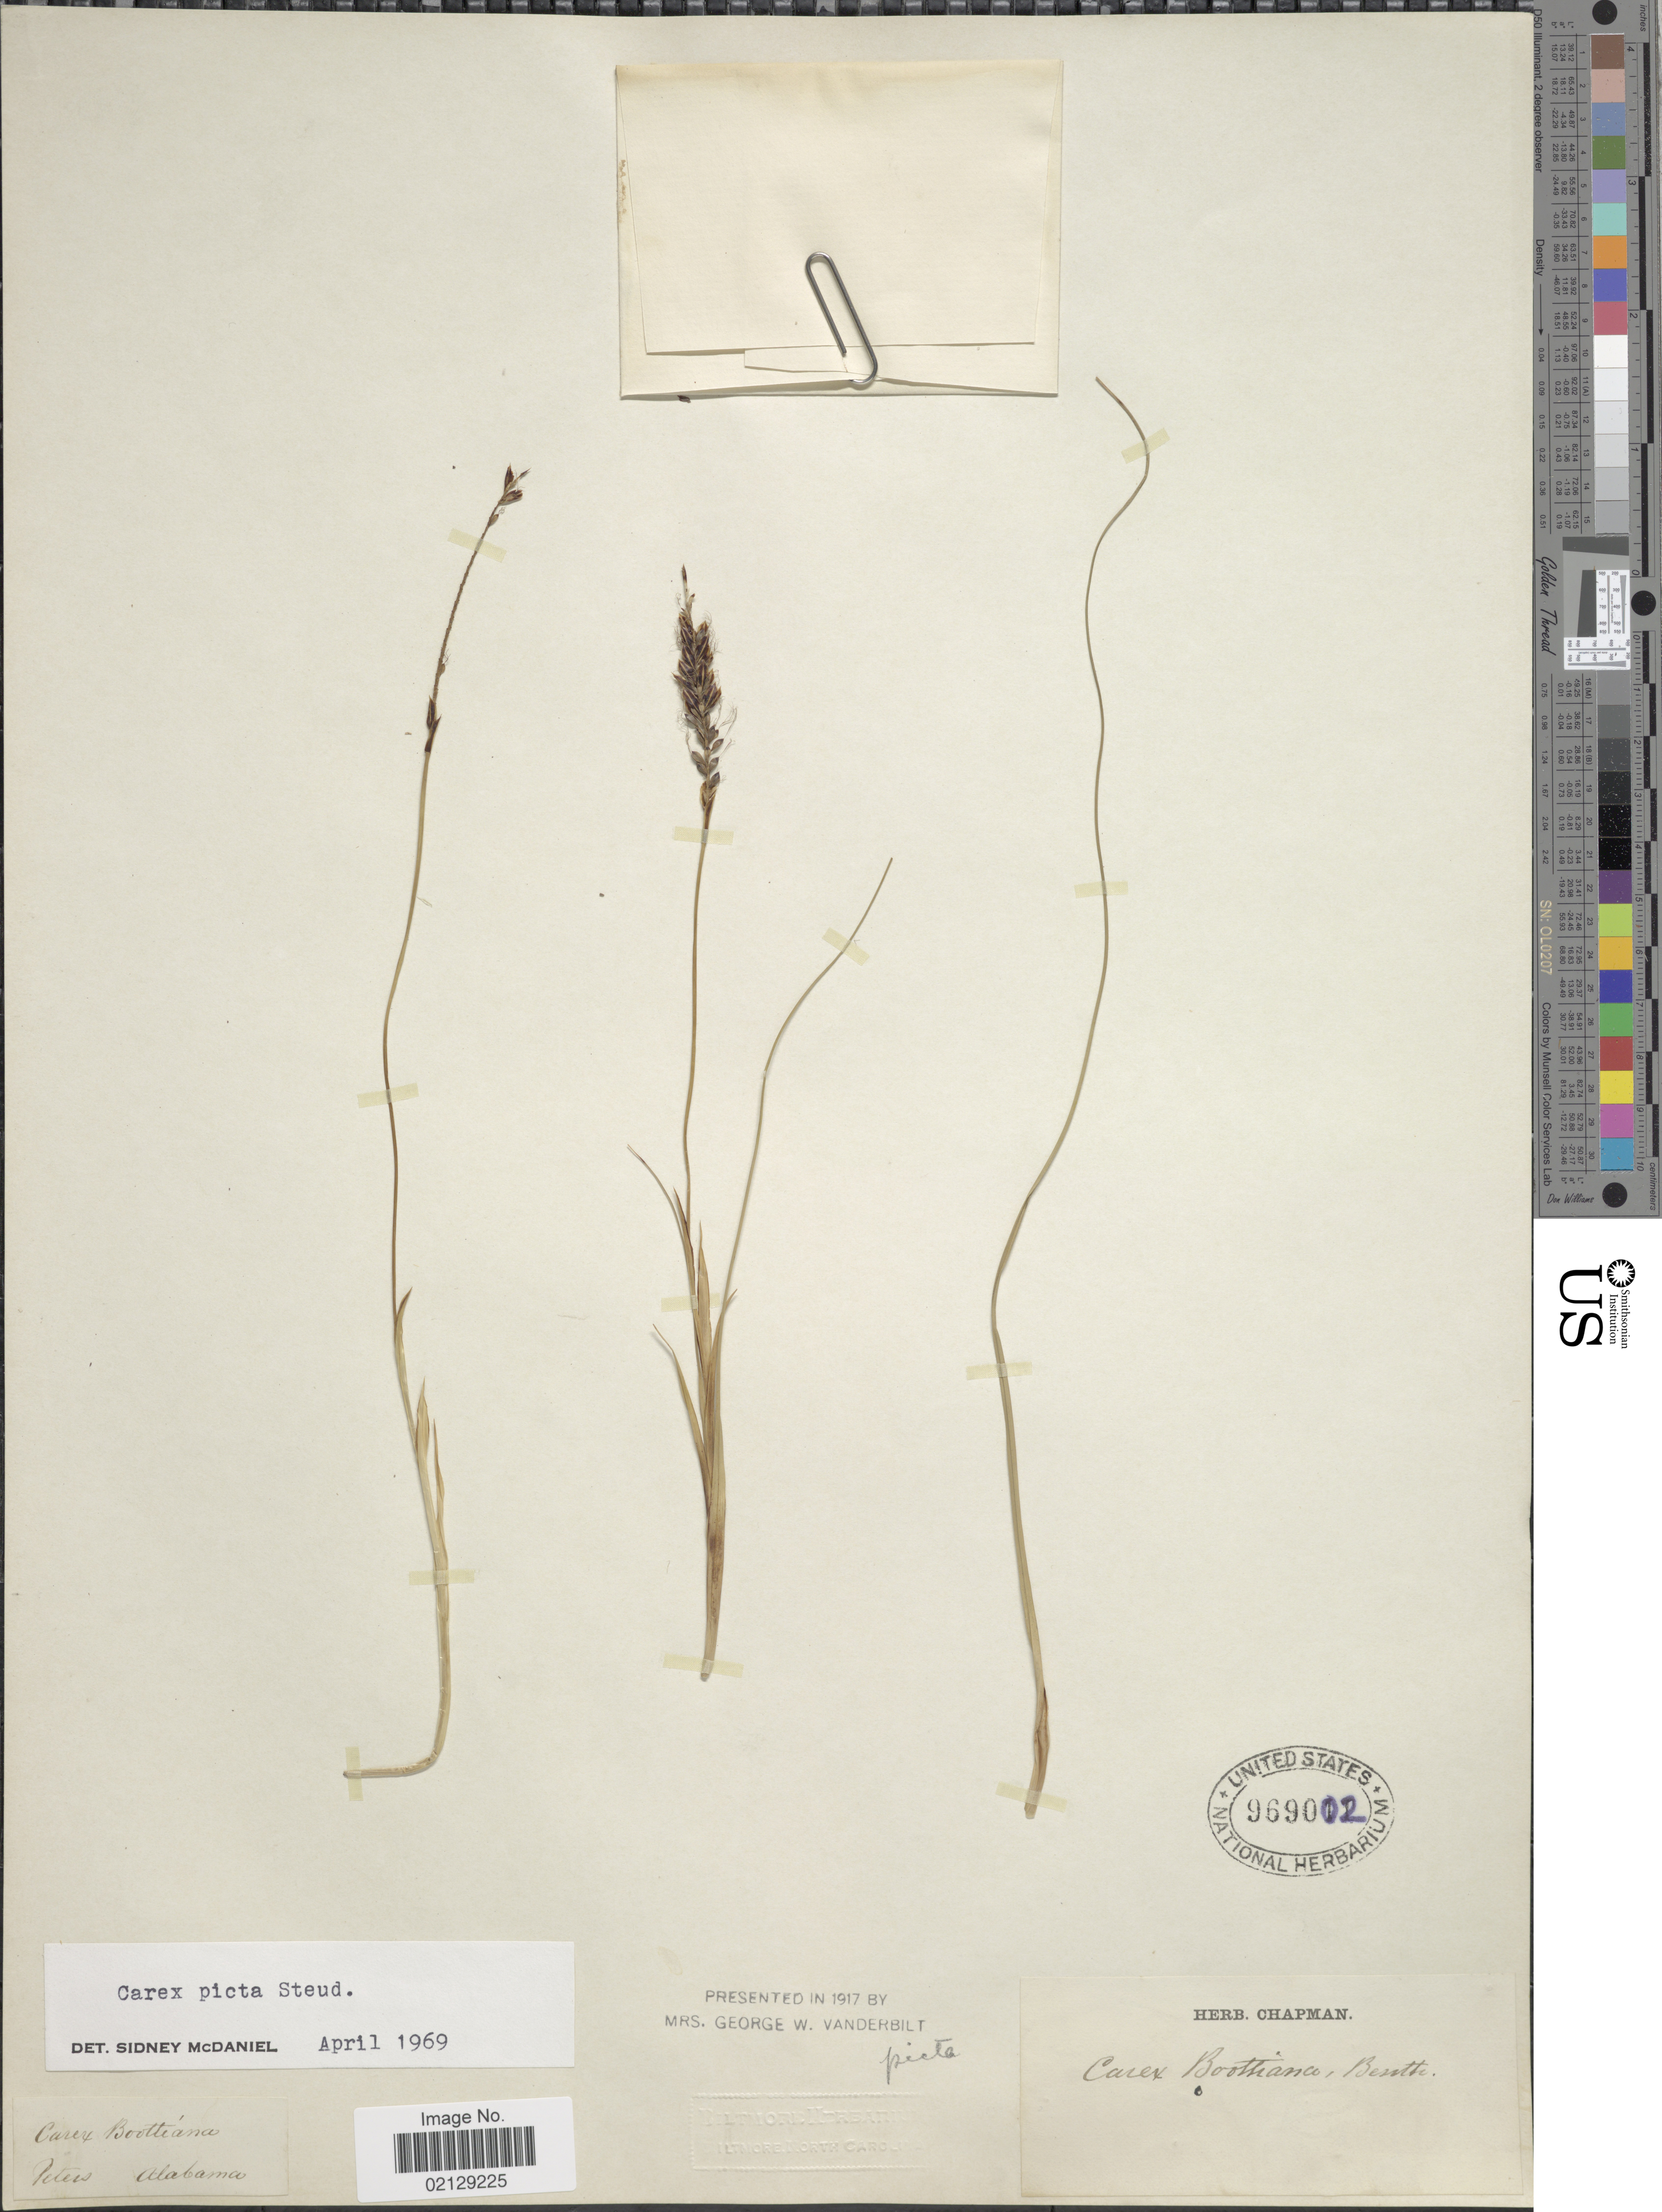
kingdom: Plantae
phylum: Tracheophyta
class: Liliopsida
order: Poales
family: Cyperaceae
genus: Carex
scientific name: Carex picta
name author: Steud.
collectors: ex herb. Chapman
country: United States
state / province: Alabama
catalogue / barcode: US 969002